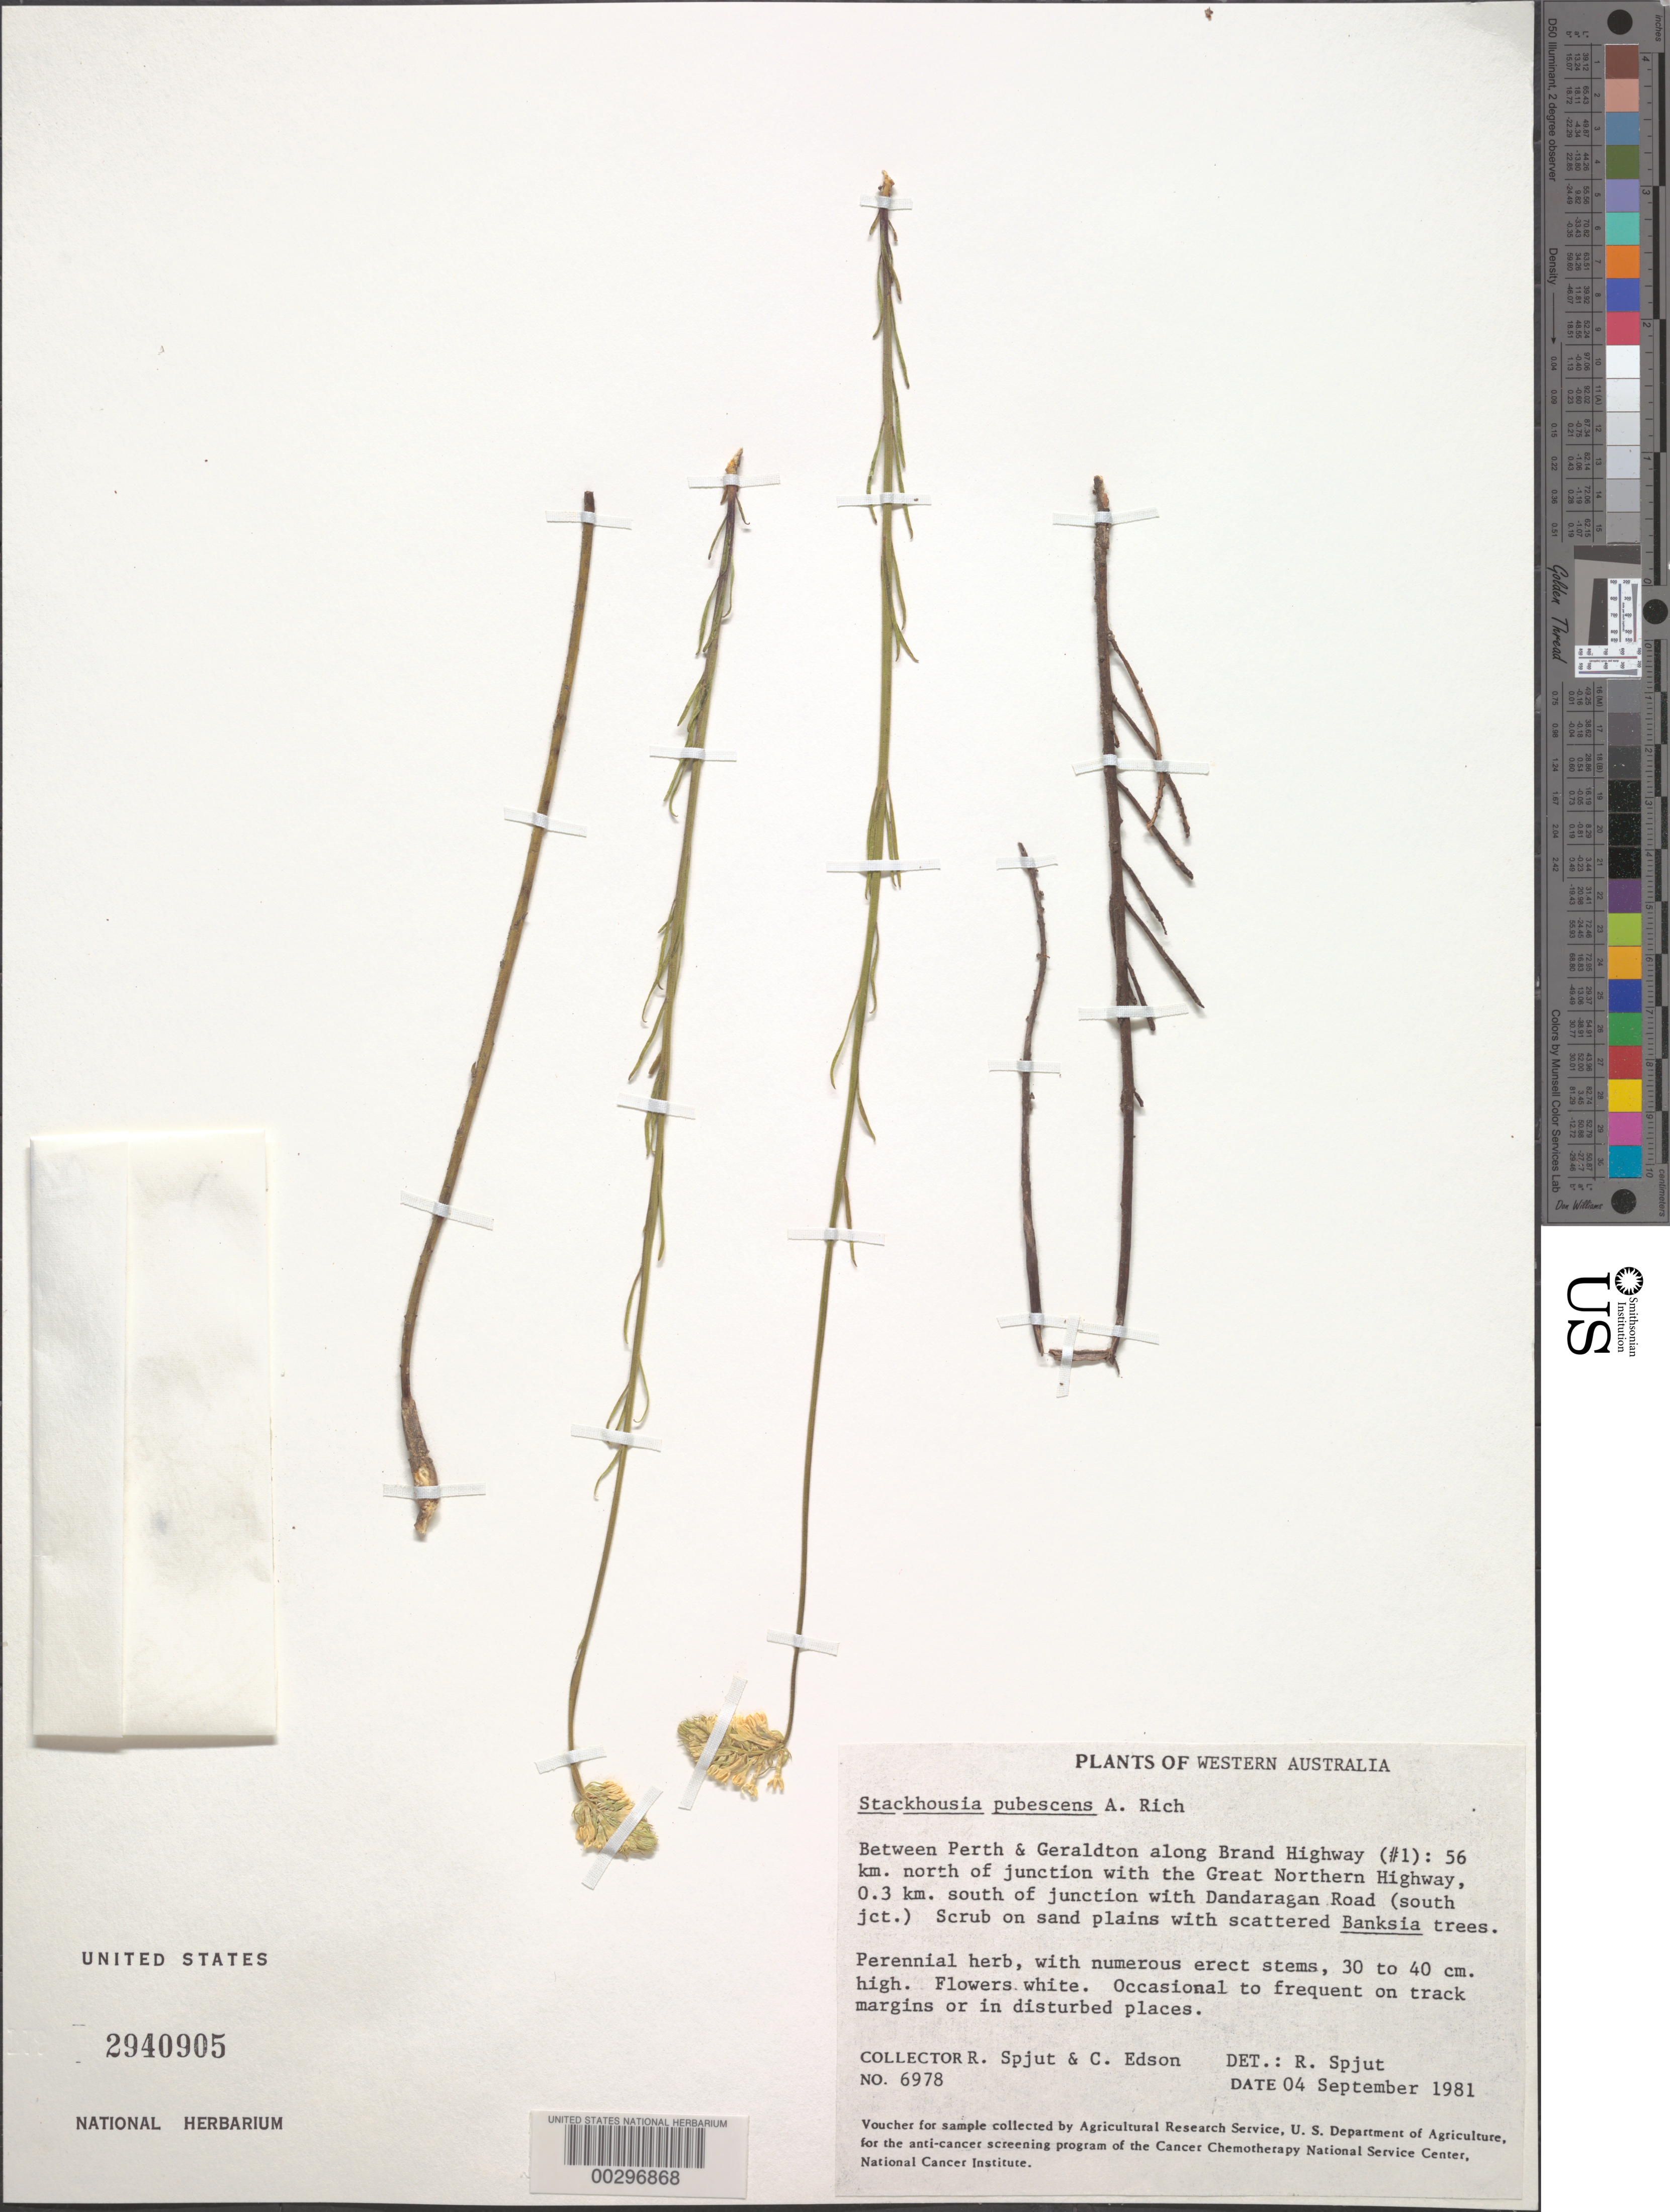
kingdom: Plantae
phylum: Tracheophyta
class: Magnoliopsida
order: Celastrales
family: Celastraceae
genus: Stackhousia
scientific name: Stackhousia pubescens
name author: A. Rich.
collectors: R. Spjut & C. Edson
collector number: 6978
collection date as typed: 04 Sep 1981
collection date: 1981-09-04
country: Australia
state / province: Western Australia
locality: Between perth and geraldton along brand hwy, just s of junct. with dandaragan rd.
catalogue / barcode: US 2940905